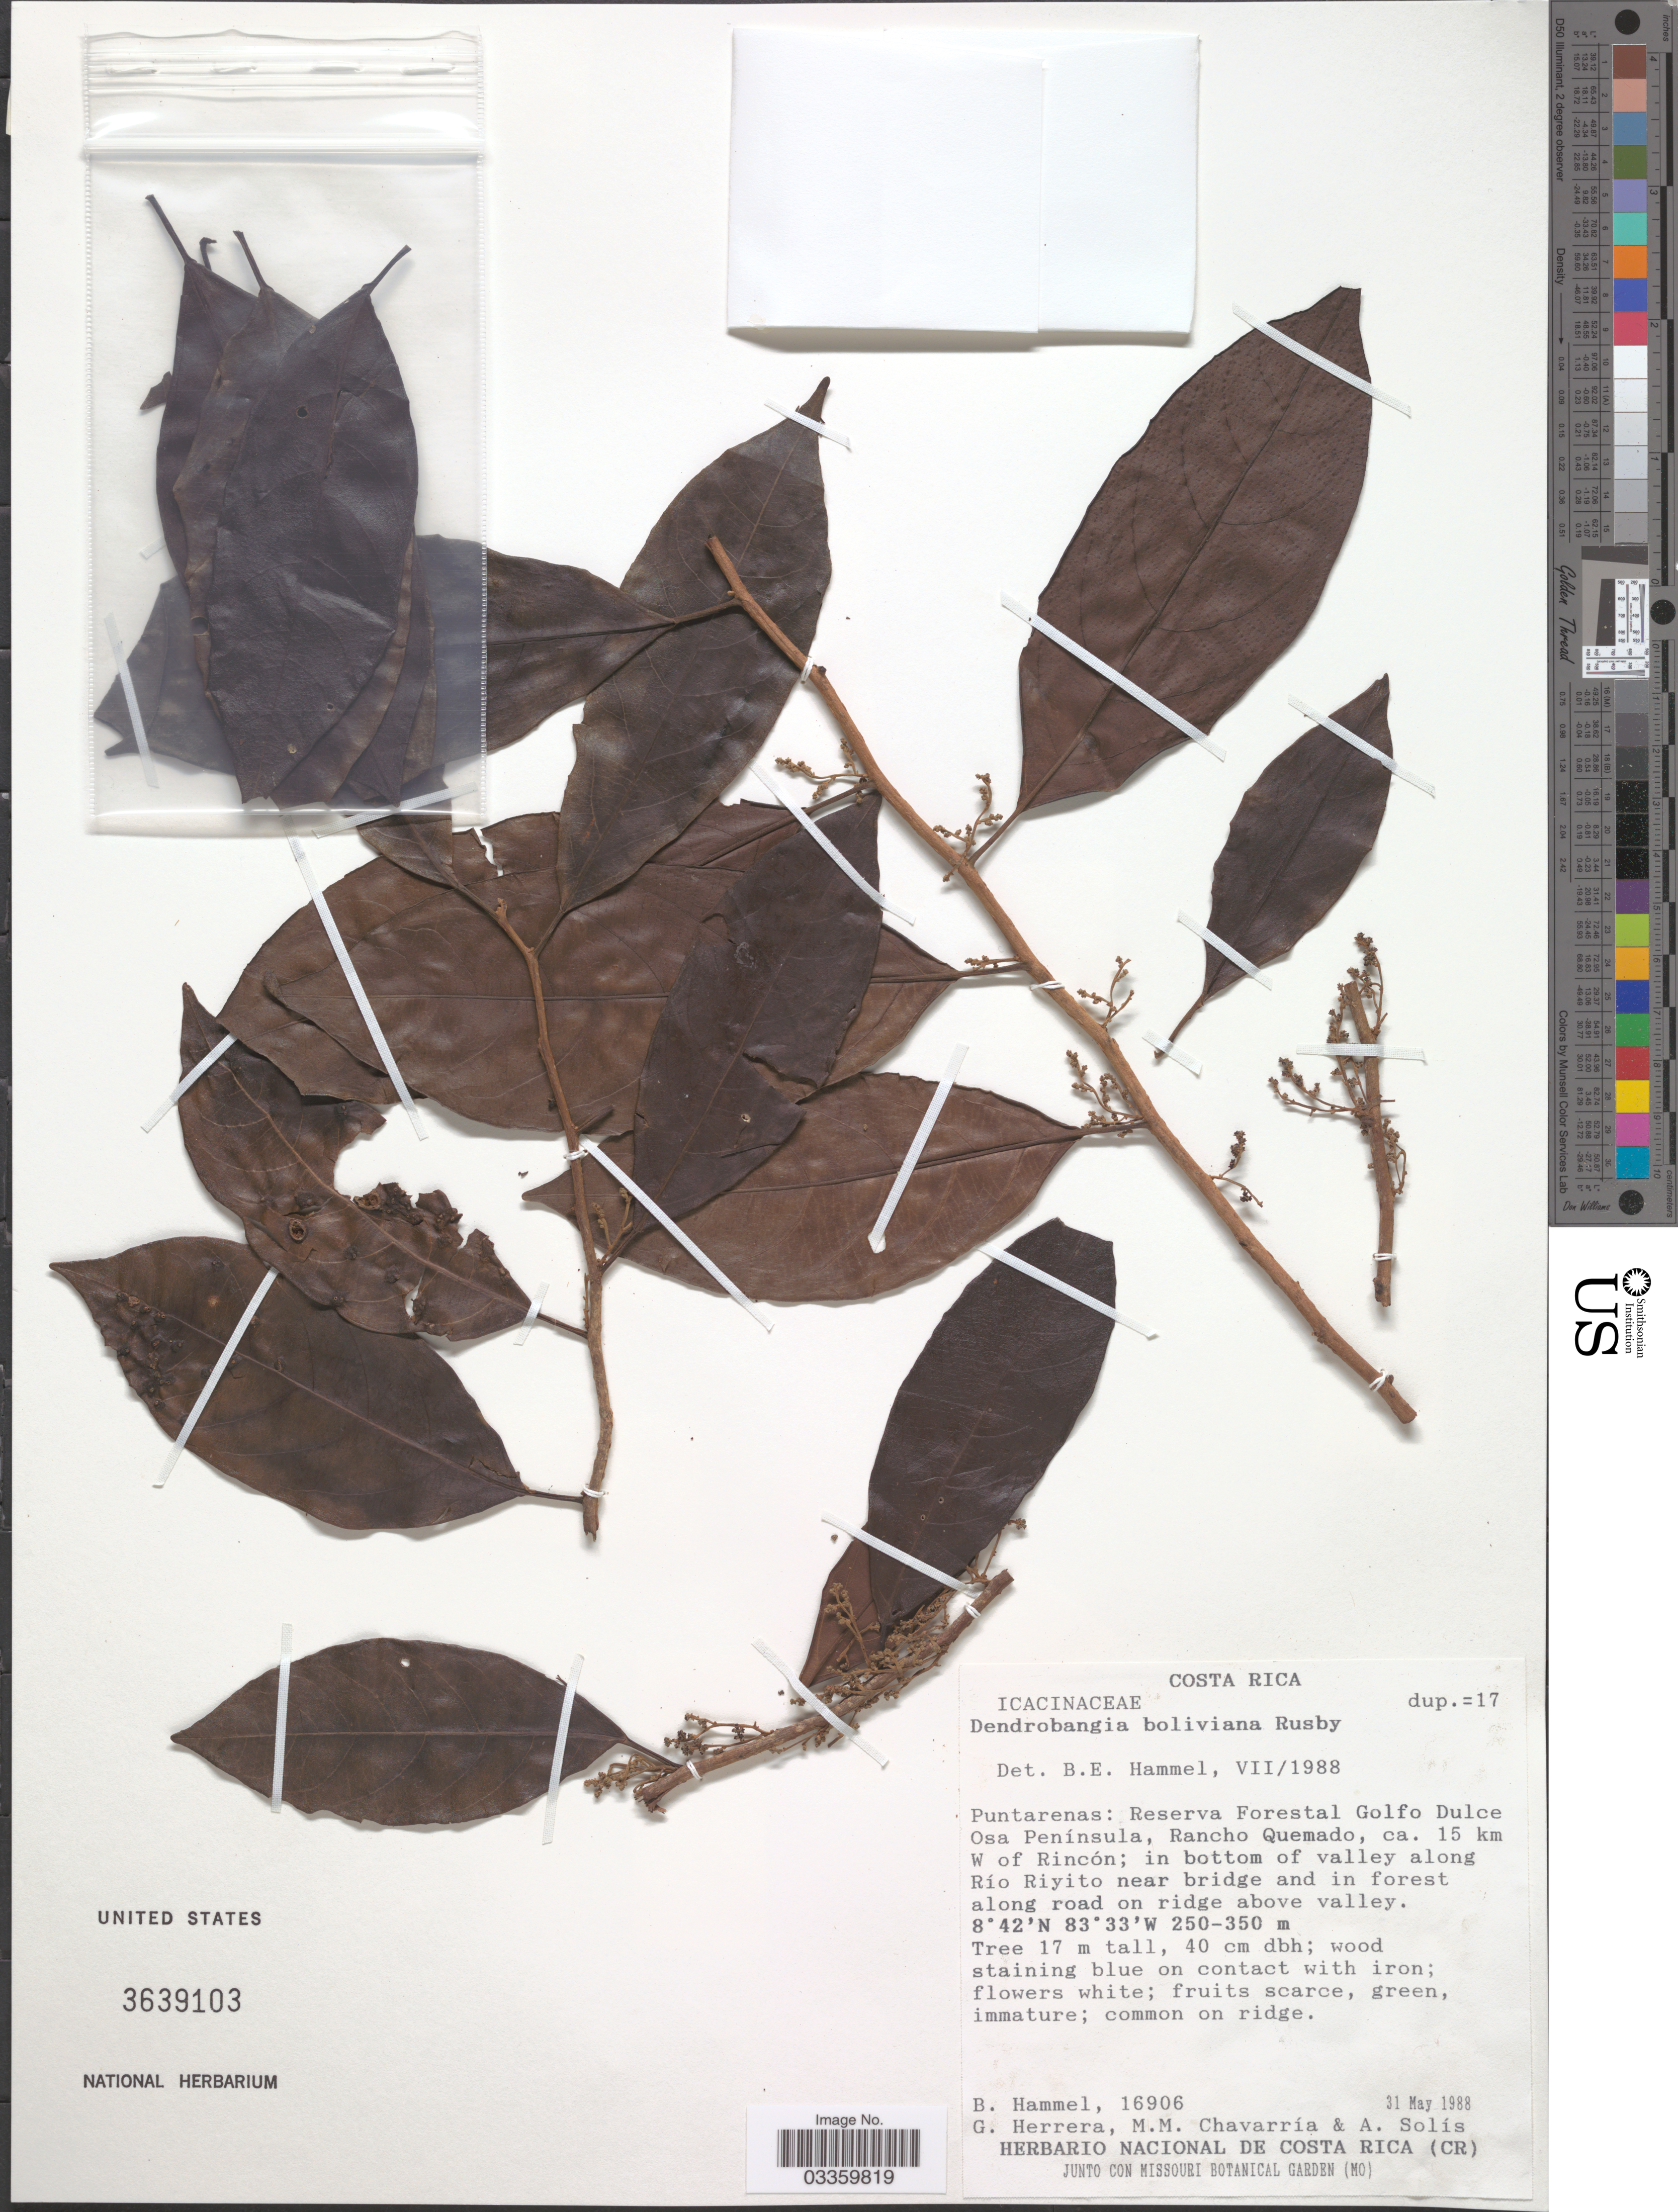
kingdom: Plantae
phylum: Tracheophyta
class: Magnoliopsida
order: Metteniusales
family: Metteniusaceae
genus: Dendrobangia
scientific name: Dendrobangia boliviana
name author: Rusby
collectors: B. Hammel, G. Herrera, M. Chavarría & A. Solis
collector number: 16906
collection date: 1988-05-31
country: Costa Rica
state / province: Puntarenas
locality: Reserva Forestal Golfo Dulce Osa Península, Rancho Quemado, ca. 15 km W of Rincón; in bottom of valley along Río Riyito near bridge and in forest along road on ridge above valley.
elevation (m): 250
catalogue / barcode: US 3639103